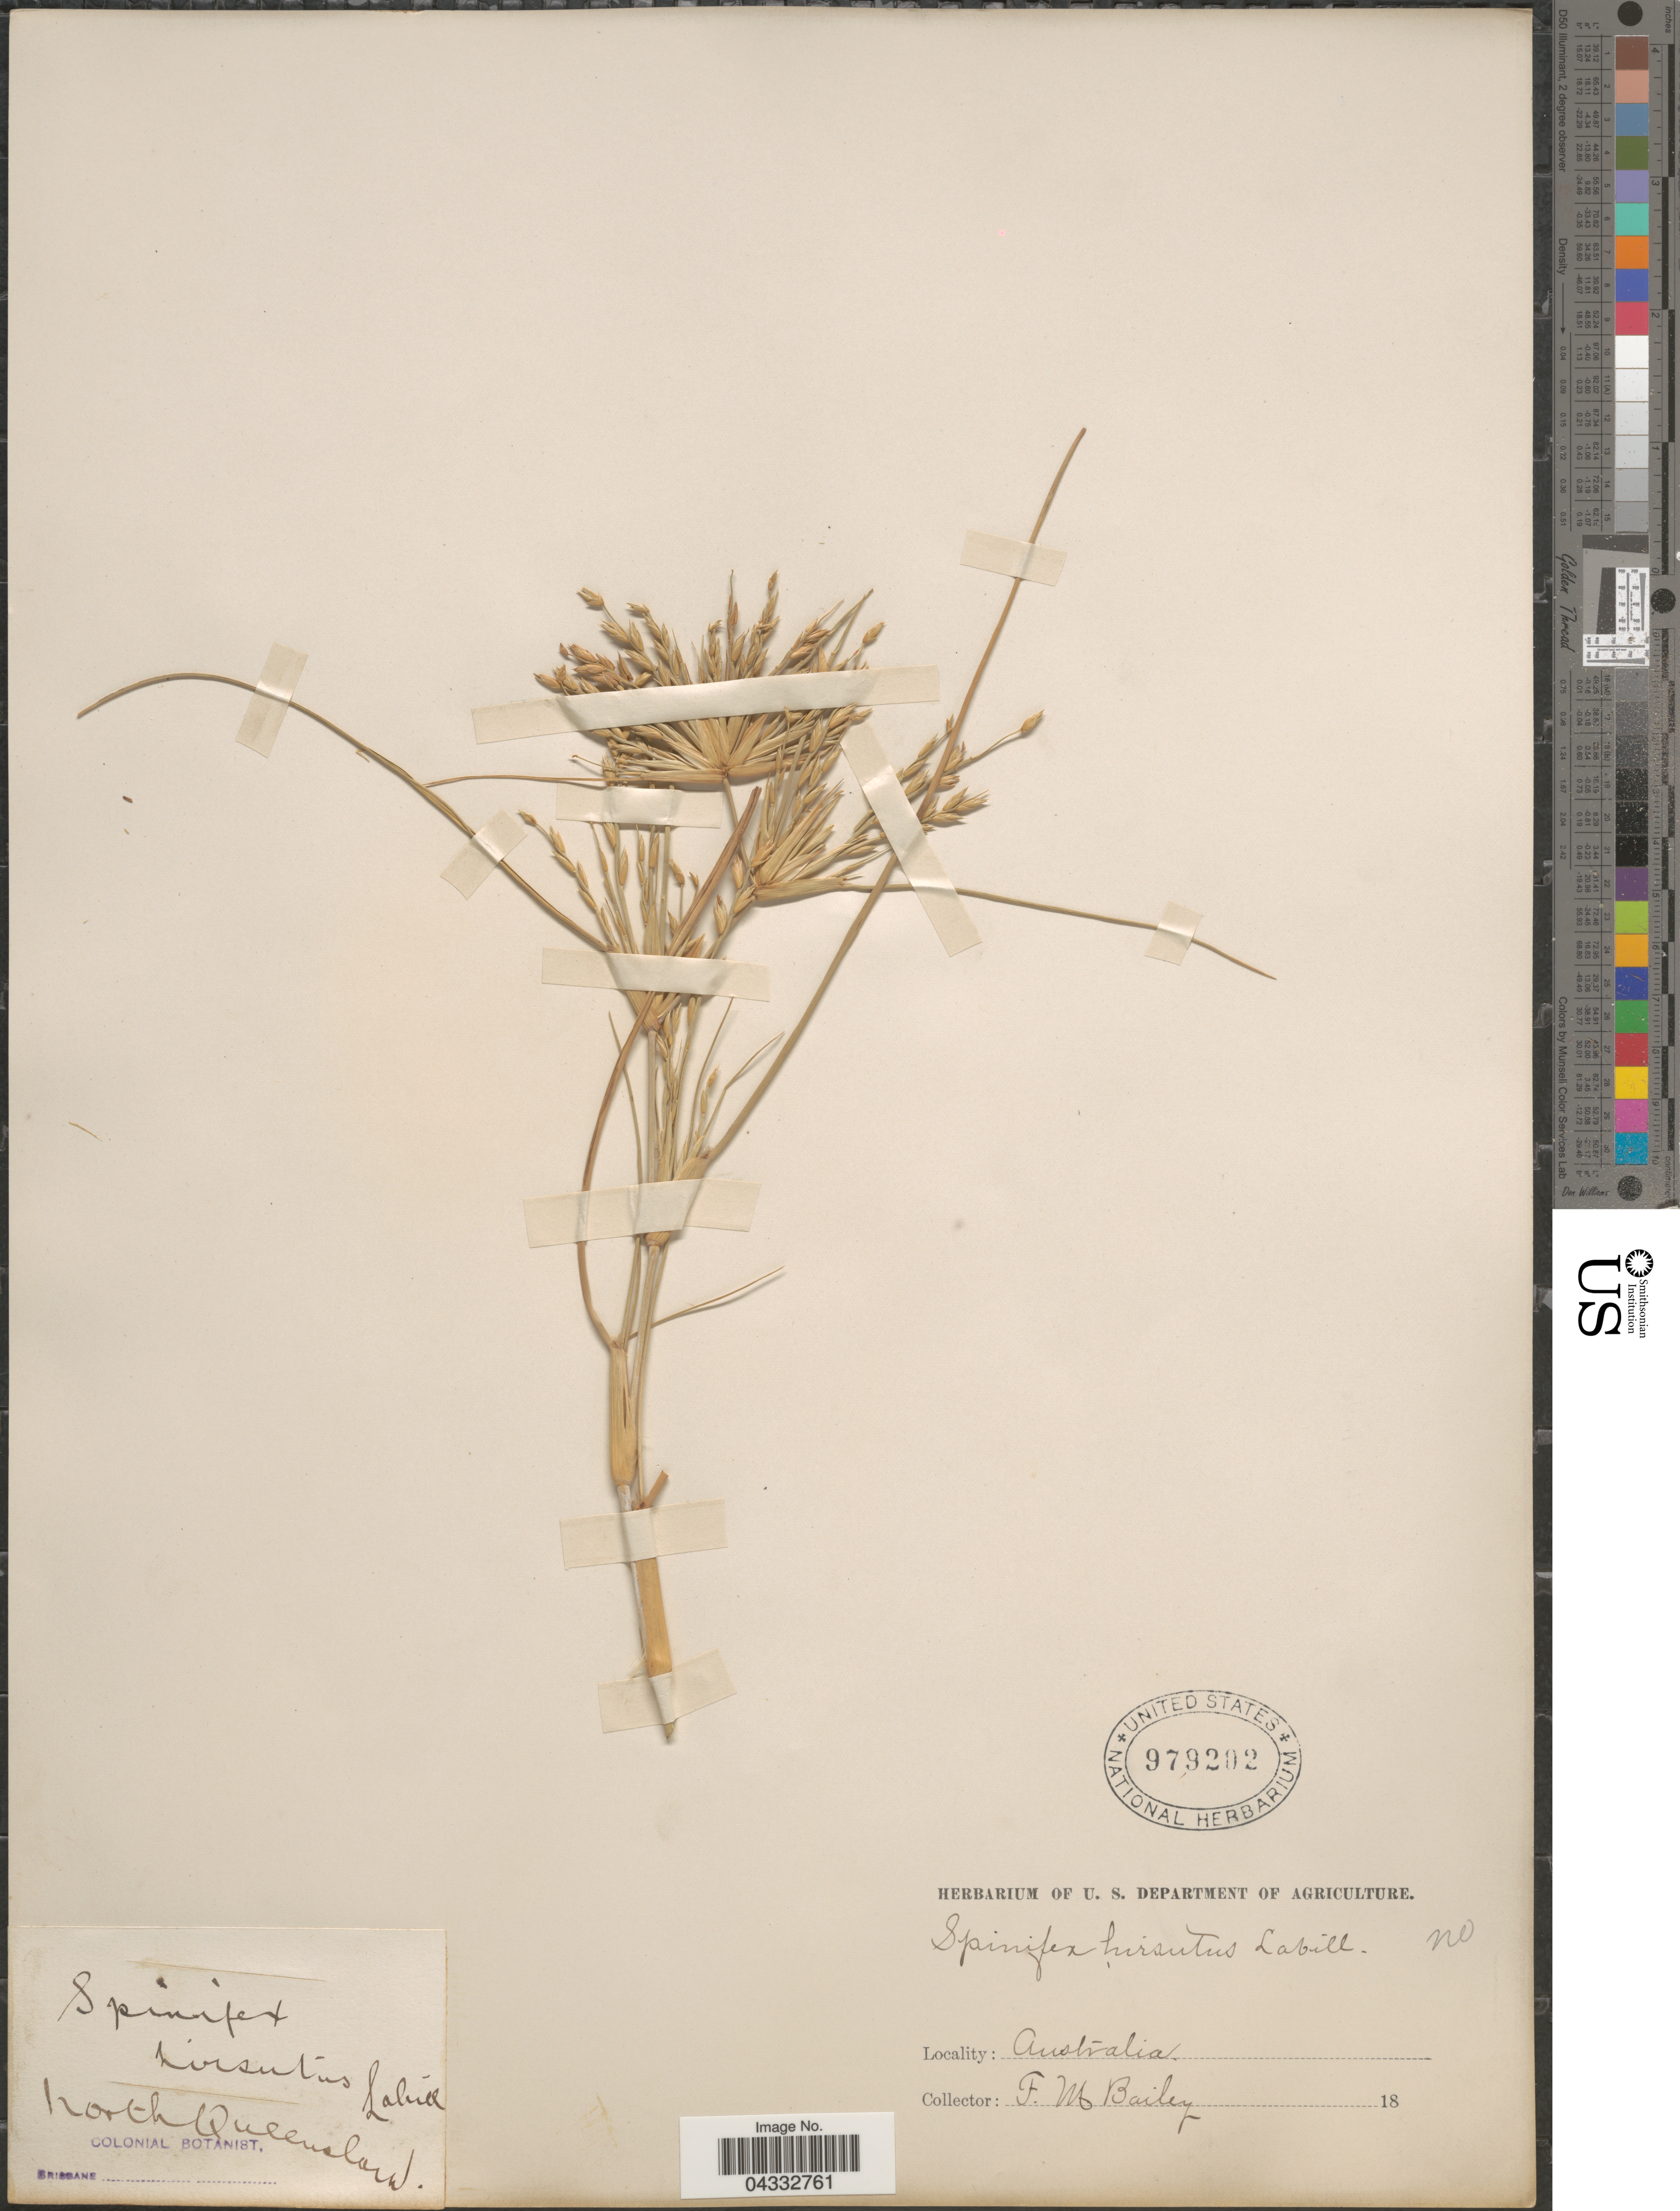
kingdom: Plantae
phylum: Tracheophyta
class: Liliopsida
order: Poales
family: Poaceae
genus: Spinifex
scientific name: Spinifex longifolius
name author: R. Br.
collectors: F. M. Bailey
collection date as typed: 18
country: Australia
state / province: Queensland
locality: North Queensland.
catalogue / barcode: US 979202